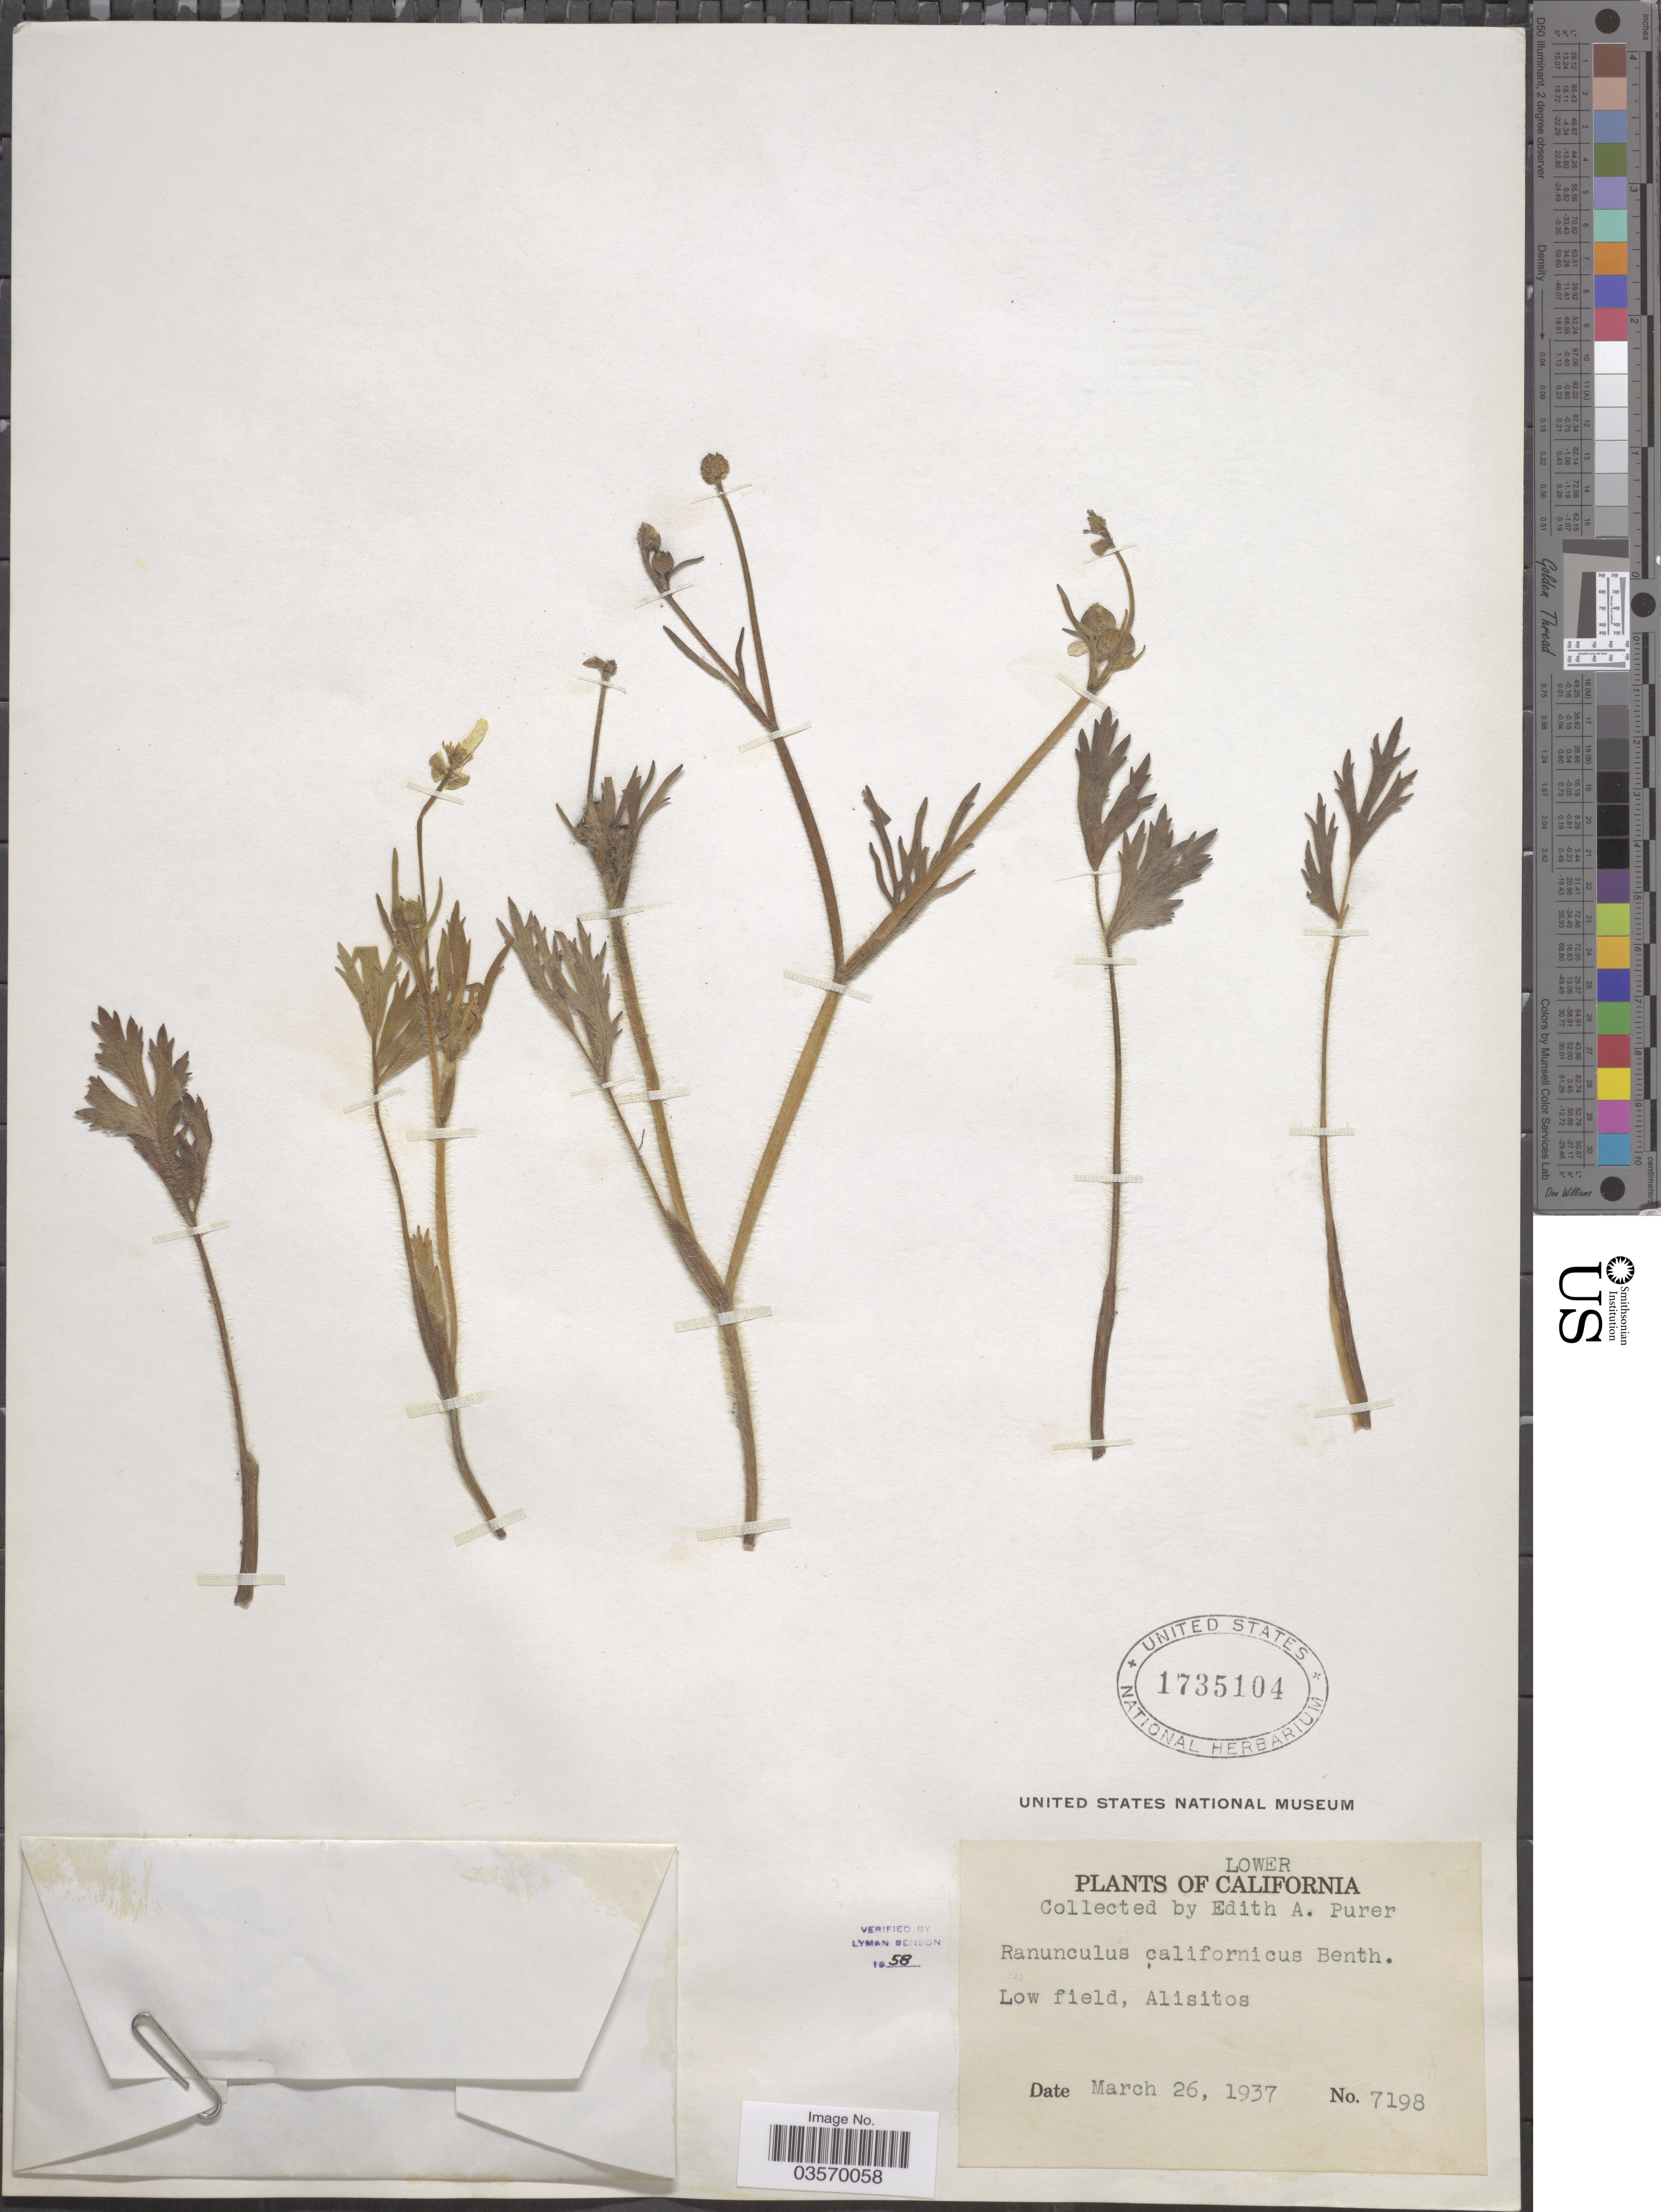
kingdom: Plantae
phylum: Tracheophyta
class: Magnoliopsida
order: Ranunculales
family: Ranunculaceae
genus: Ranunculus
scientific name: Ranunculus californicus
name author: Benth.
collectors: E. Purer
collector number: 7198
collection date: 1937-03-26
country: Mexico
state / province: Baja California Norte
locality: Lower California. Low field, Alisitos.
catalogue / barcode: US 1735104